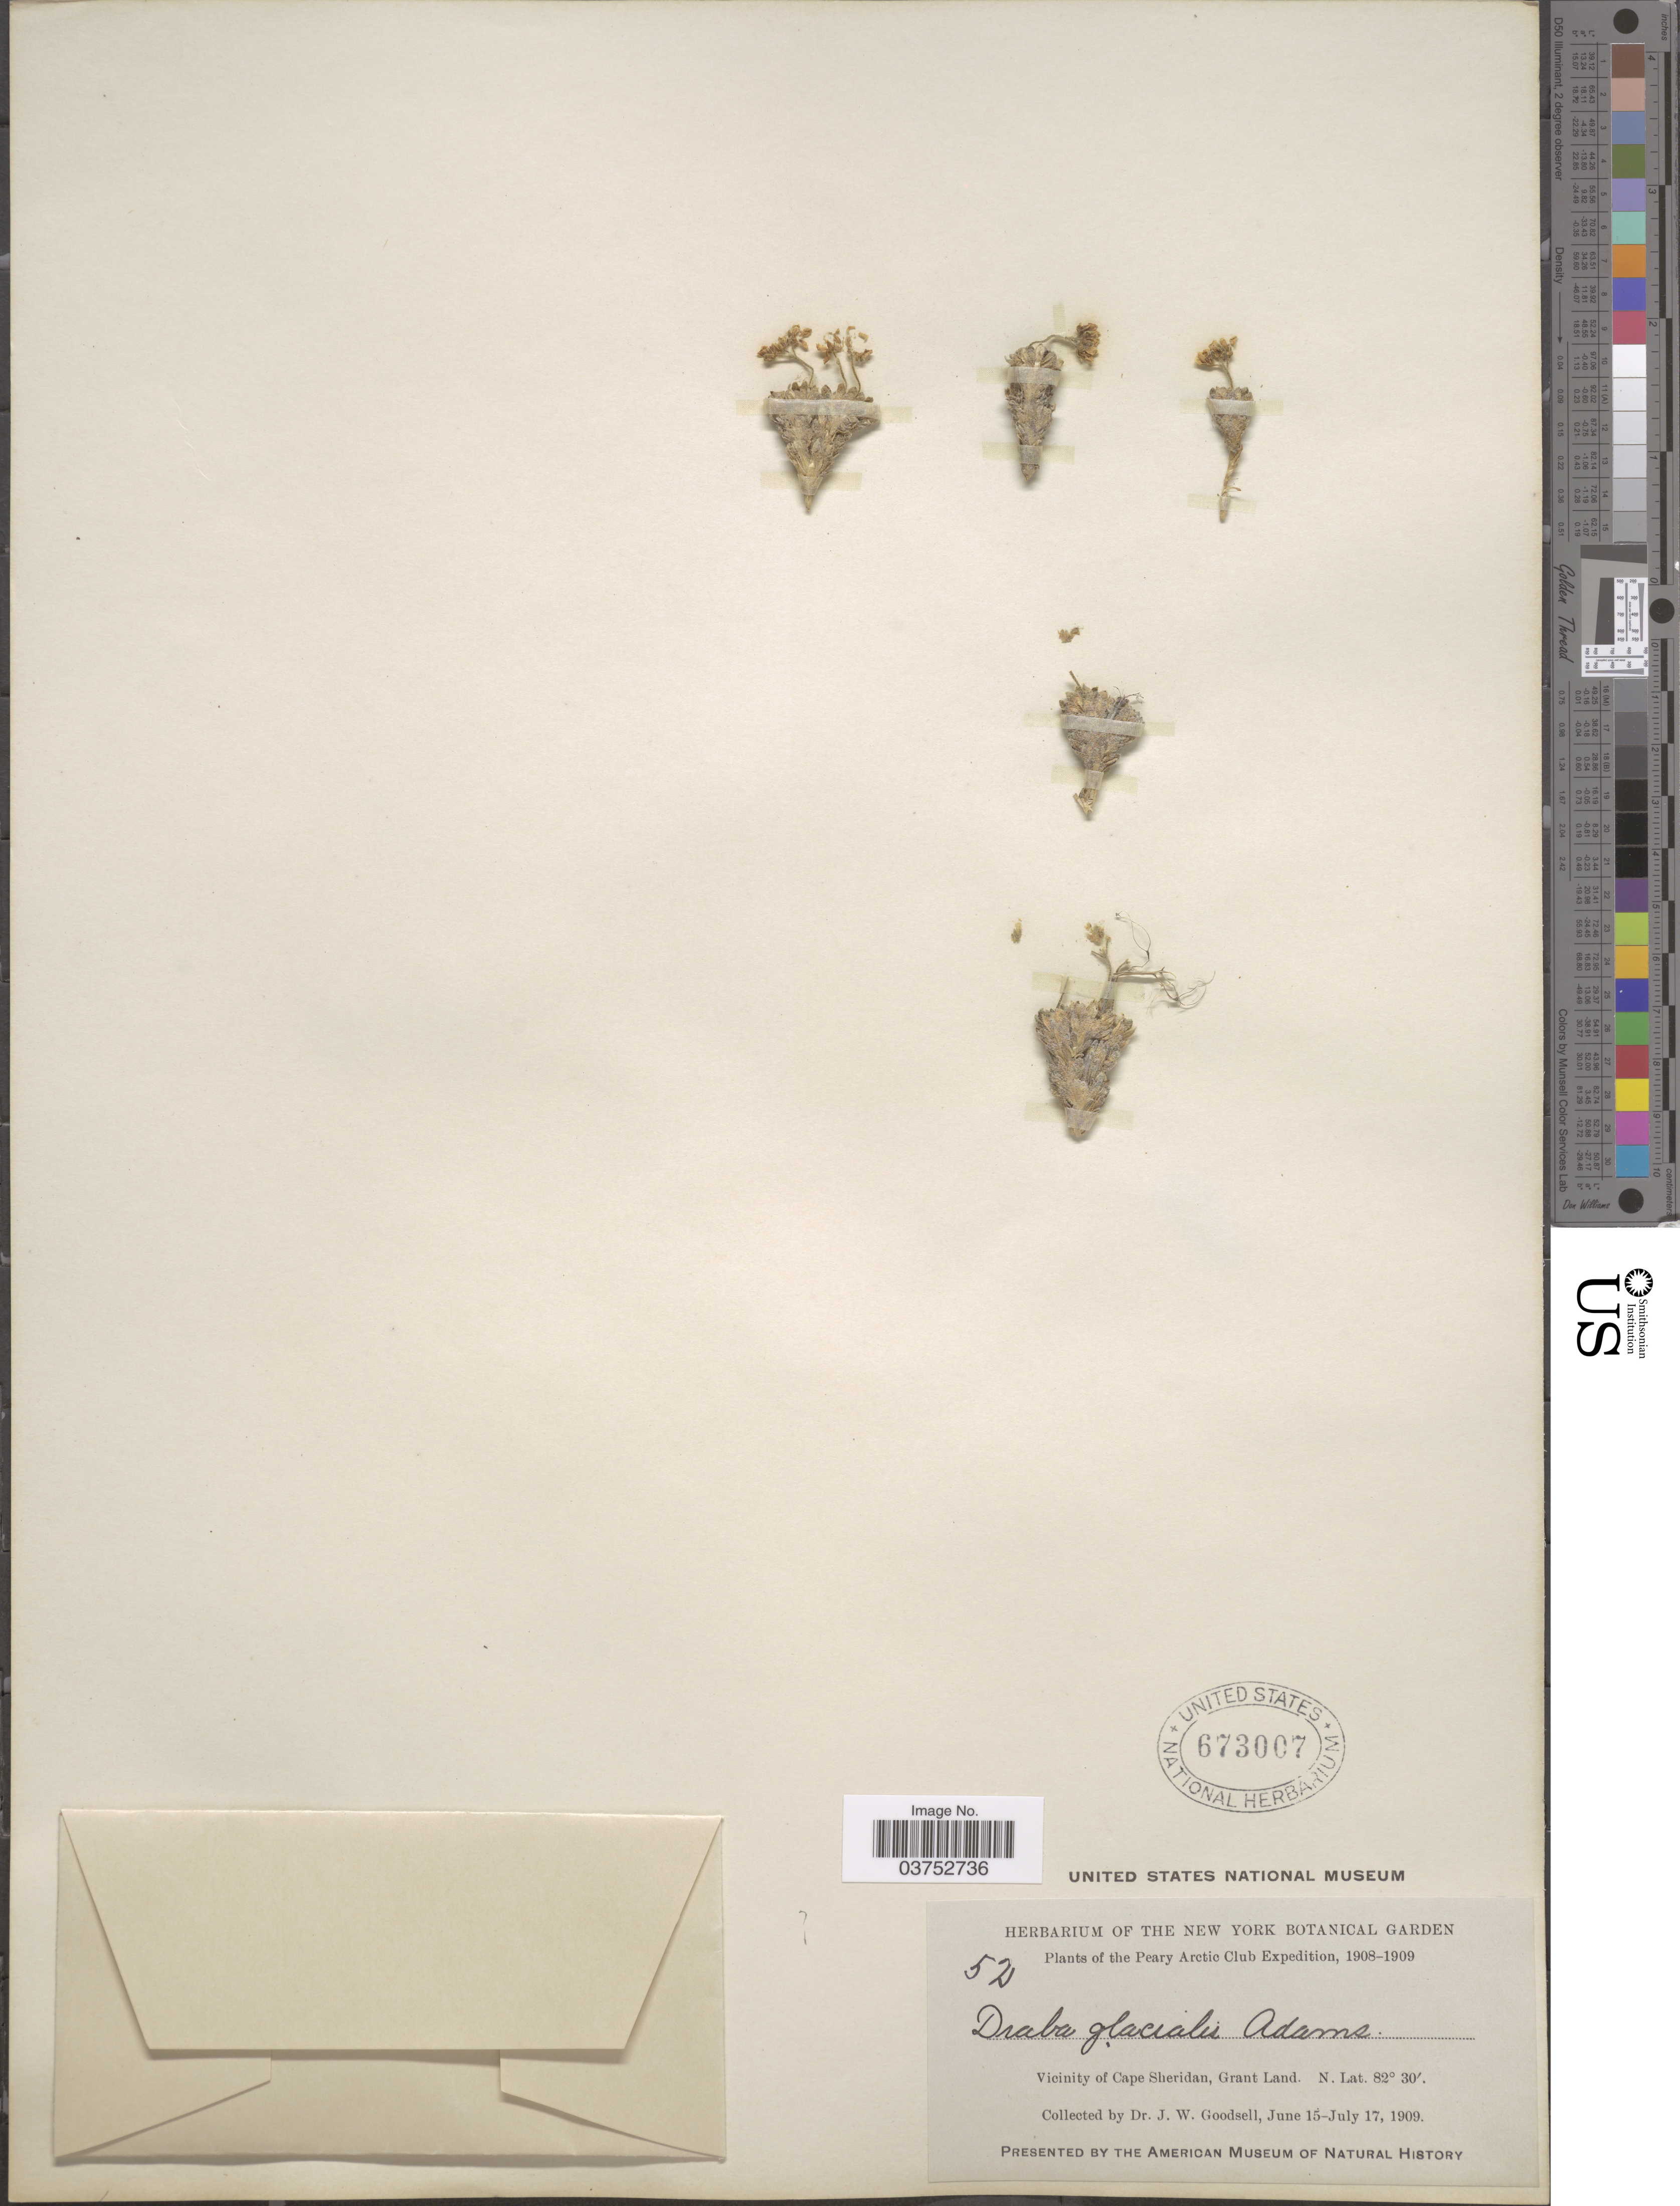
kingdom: Plantae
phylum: Tracheophyta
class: Magnoliopsida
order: Brassicales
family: Brassicaceae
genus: Draba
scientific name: Draba sp.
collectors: J. Goodsell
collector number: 52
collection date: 1909-06-15/1909-07-17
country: United States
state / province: New York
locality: The Peary Arctic. Vicinity of Cape Sheridan, Grant Land.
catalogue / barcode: US 673007